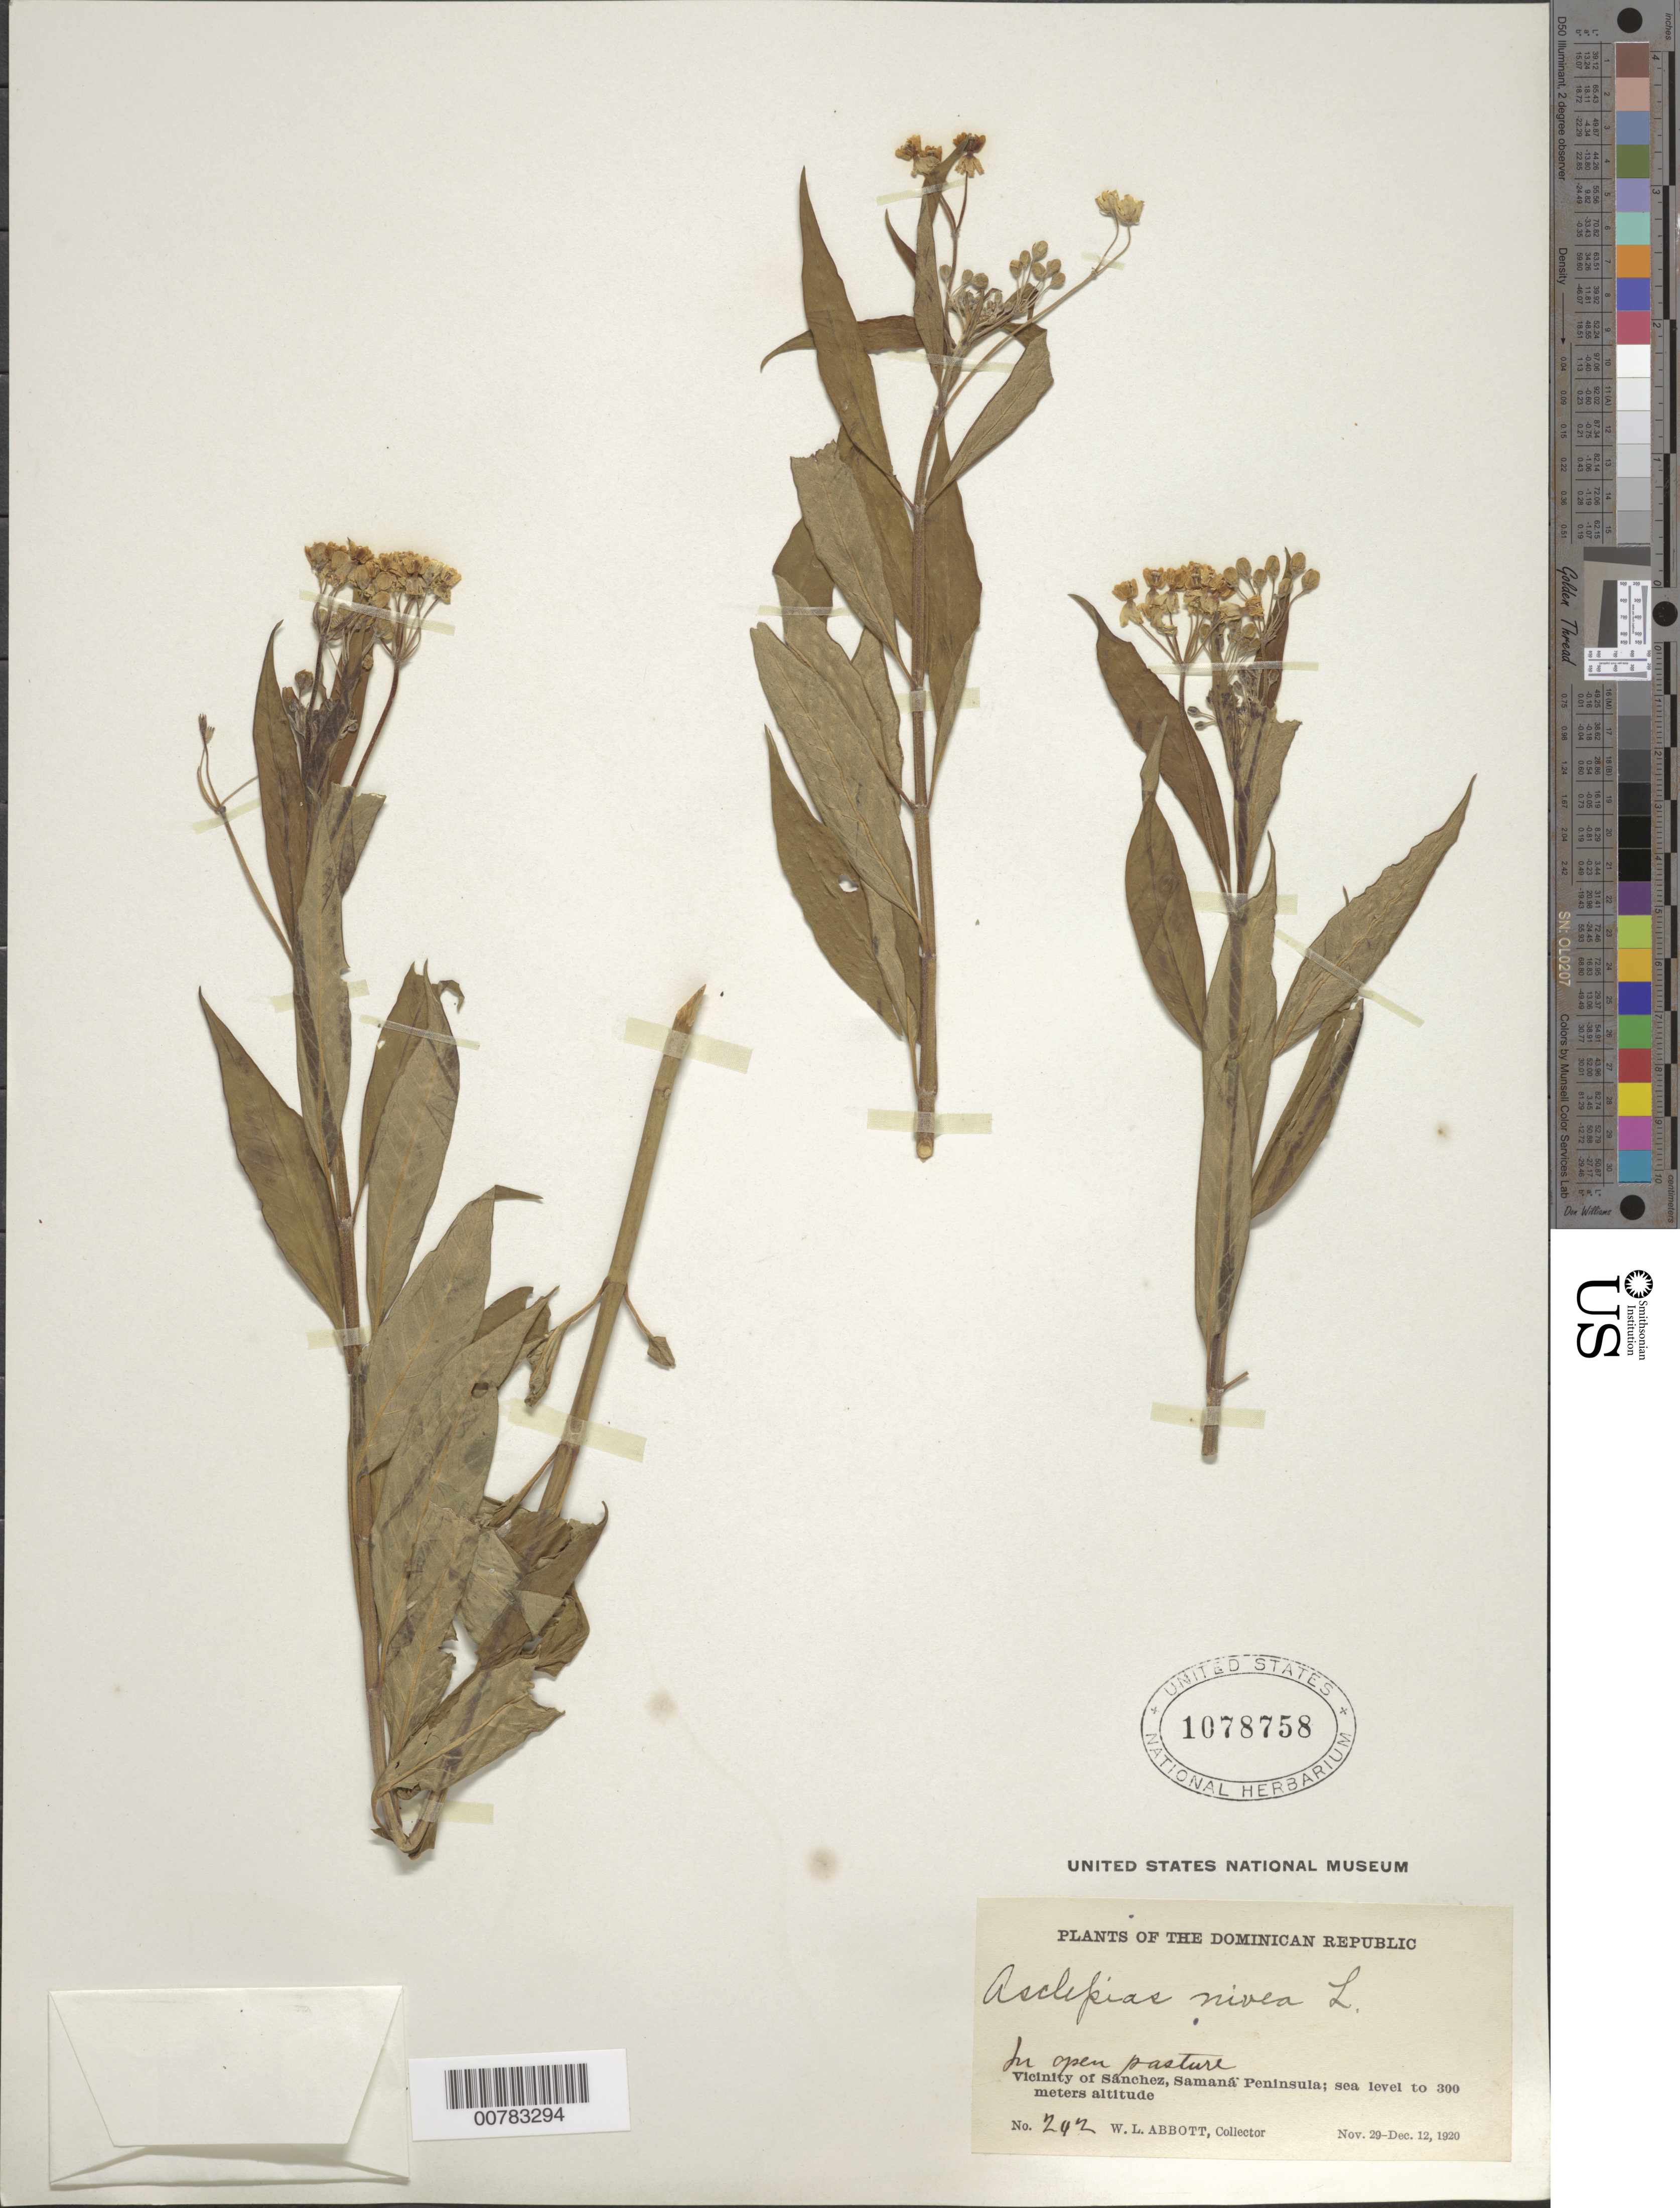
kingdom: Plantae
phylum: Tracheophyta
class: Magnoliopsida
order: Gentianales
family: Apocynaceae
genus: Asclepias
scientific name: Asclepias nivea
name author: L.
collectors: W. L. Abbott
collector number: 242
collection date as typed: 29 Dec 1920 to 12 Dec 1920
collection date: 1920-12-12/1920-12-29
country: Dominican Republic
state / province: Samana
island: Hispaniola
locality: Vicinity of Sánchez.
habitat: In open pasture.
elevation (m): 0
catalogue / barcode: US 1078758